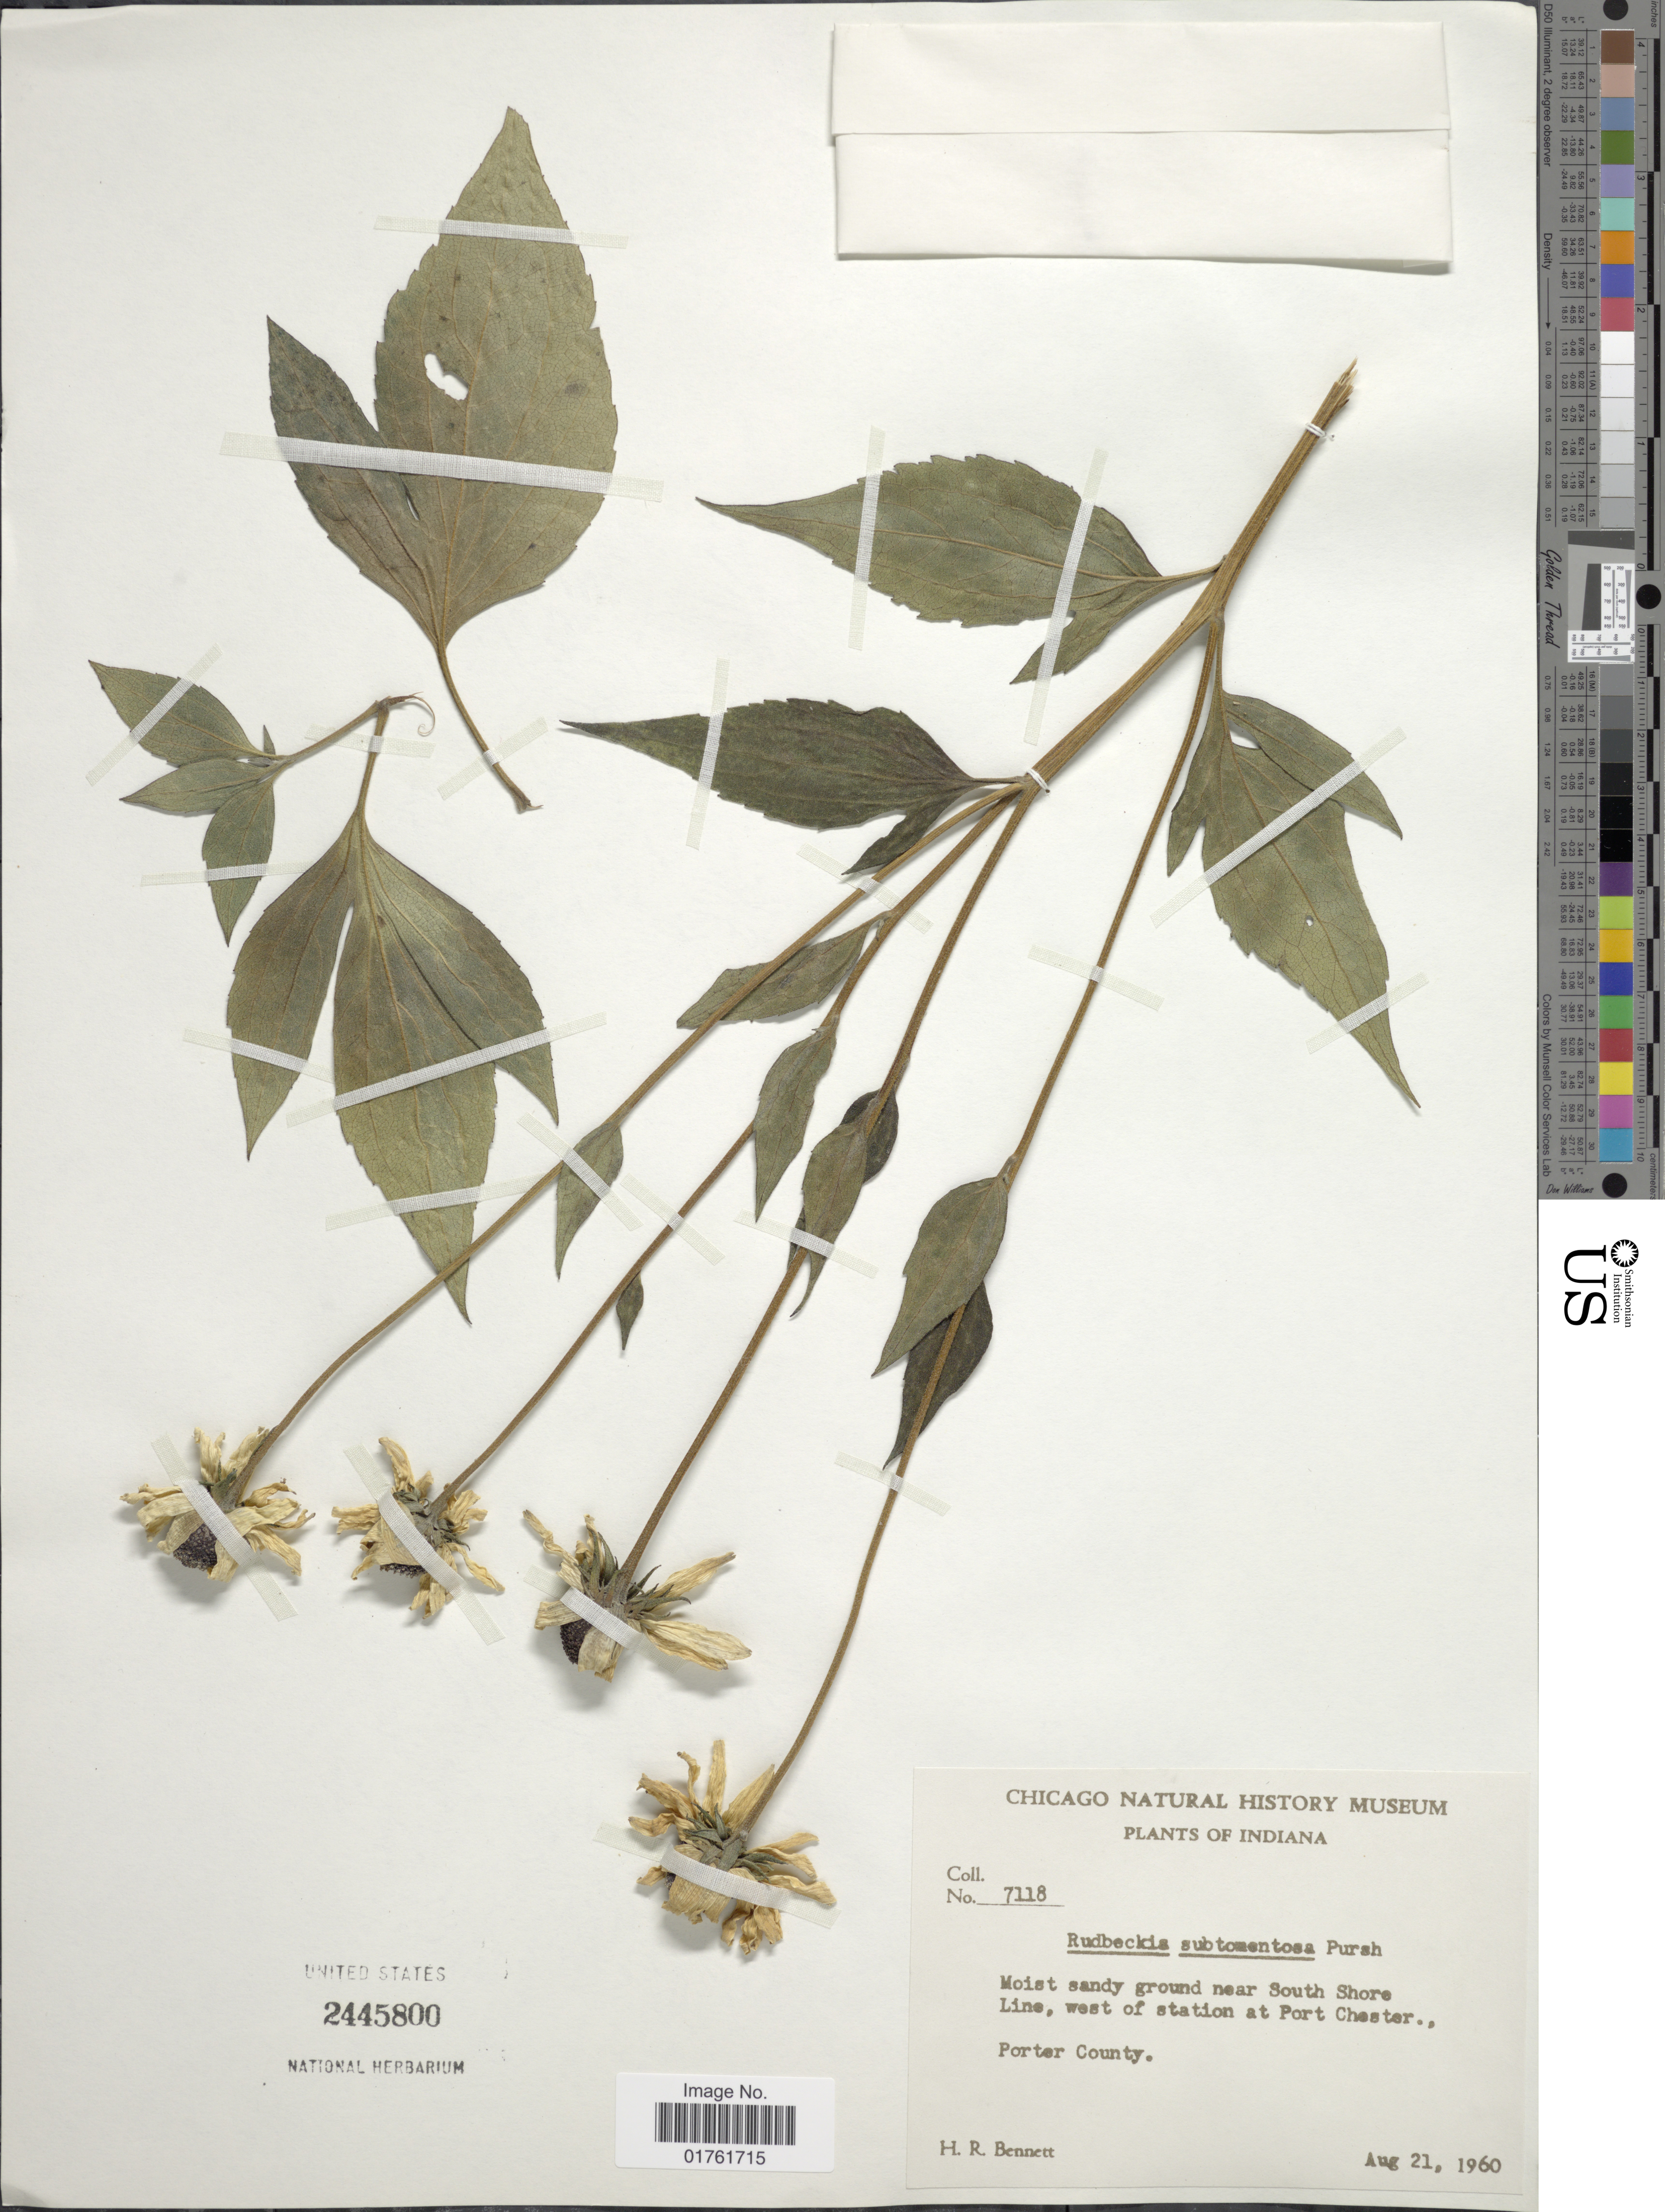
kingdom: Plantae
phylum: Tracheophyta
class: Magnoliopsida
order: Asterales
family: Asteraceae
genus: Rudbeckia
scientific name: Rudbeckia subtomentosa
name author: Pursh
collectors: H. R. Bennett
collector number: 7118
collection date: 1960-08-21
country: United States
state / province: Indiana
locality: Moist sandy ground near South Shore Line, west of station at Port Chester., Porter County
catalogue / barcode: US 2445800